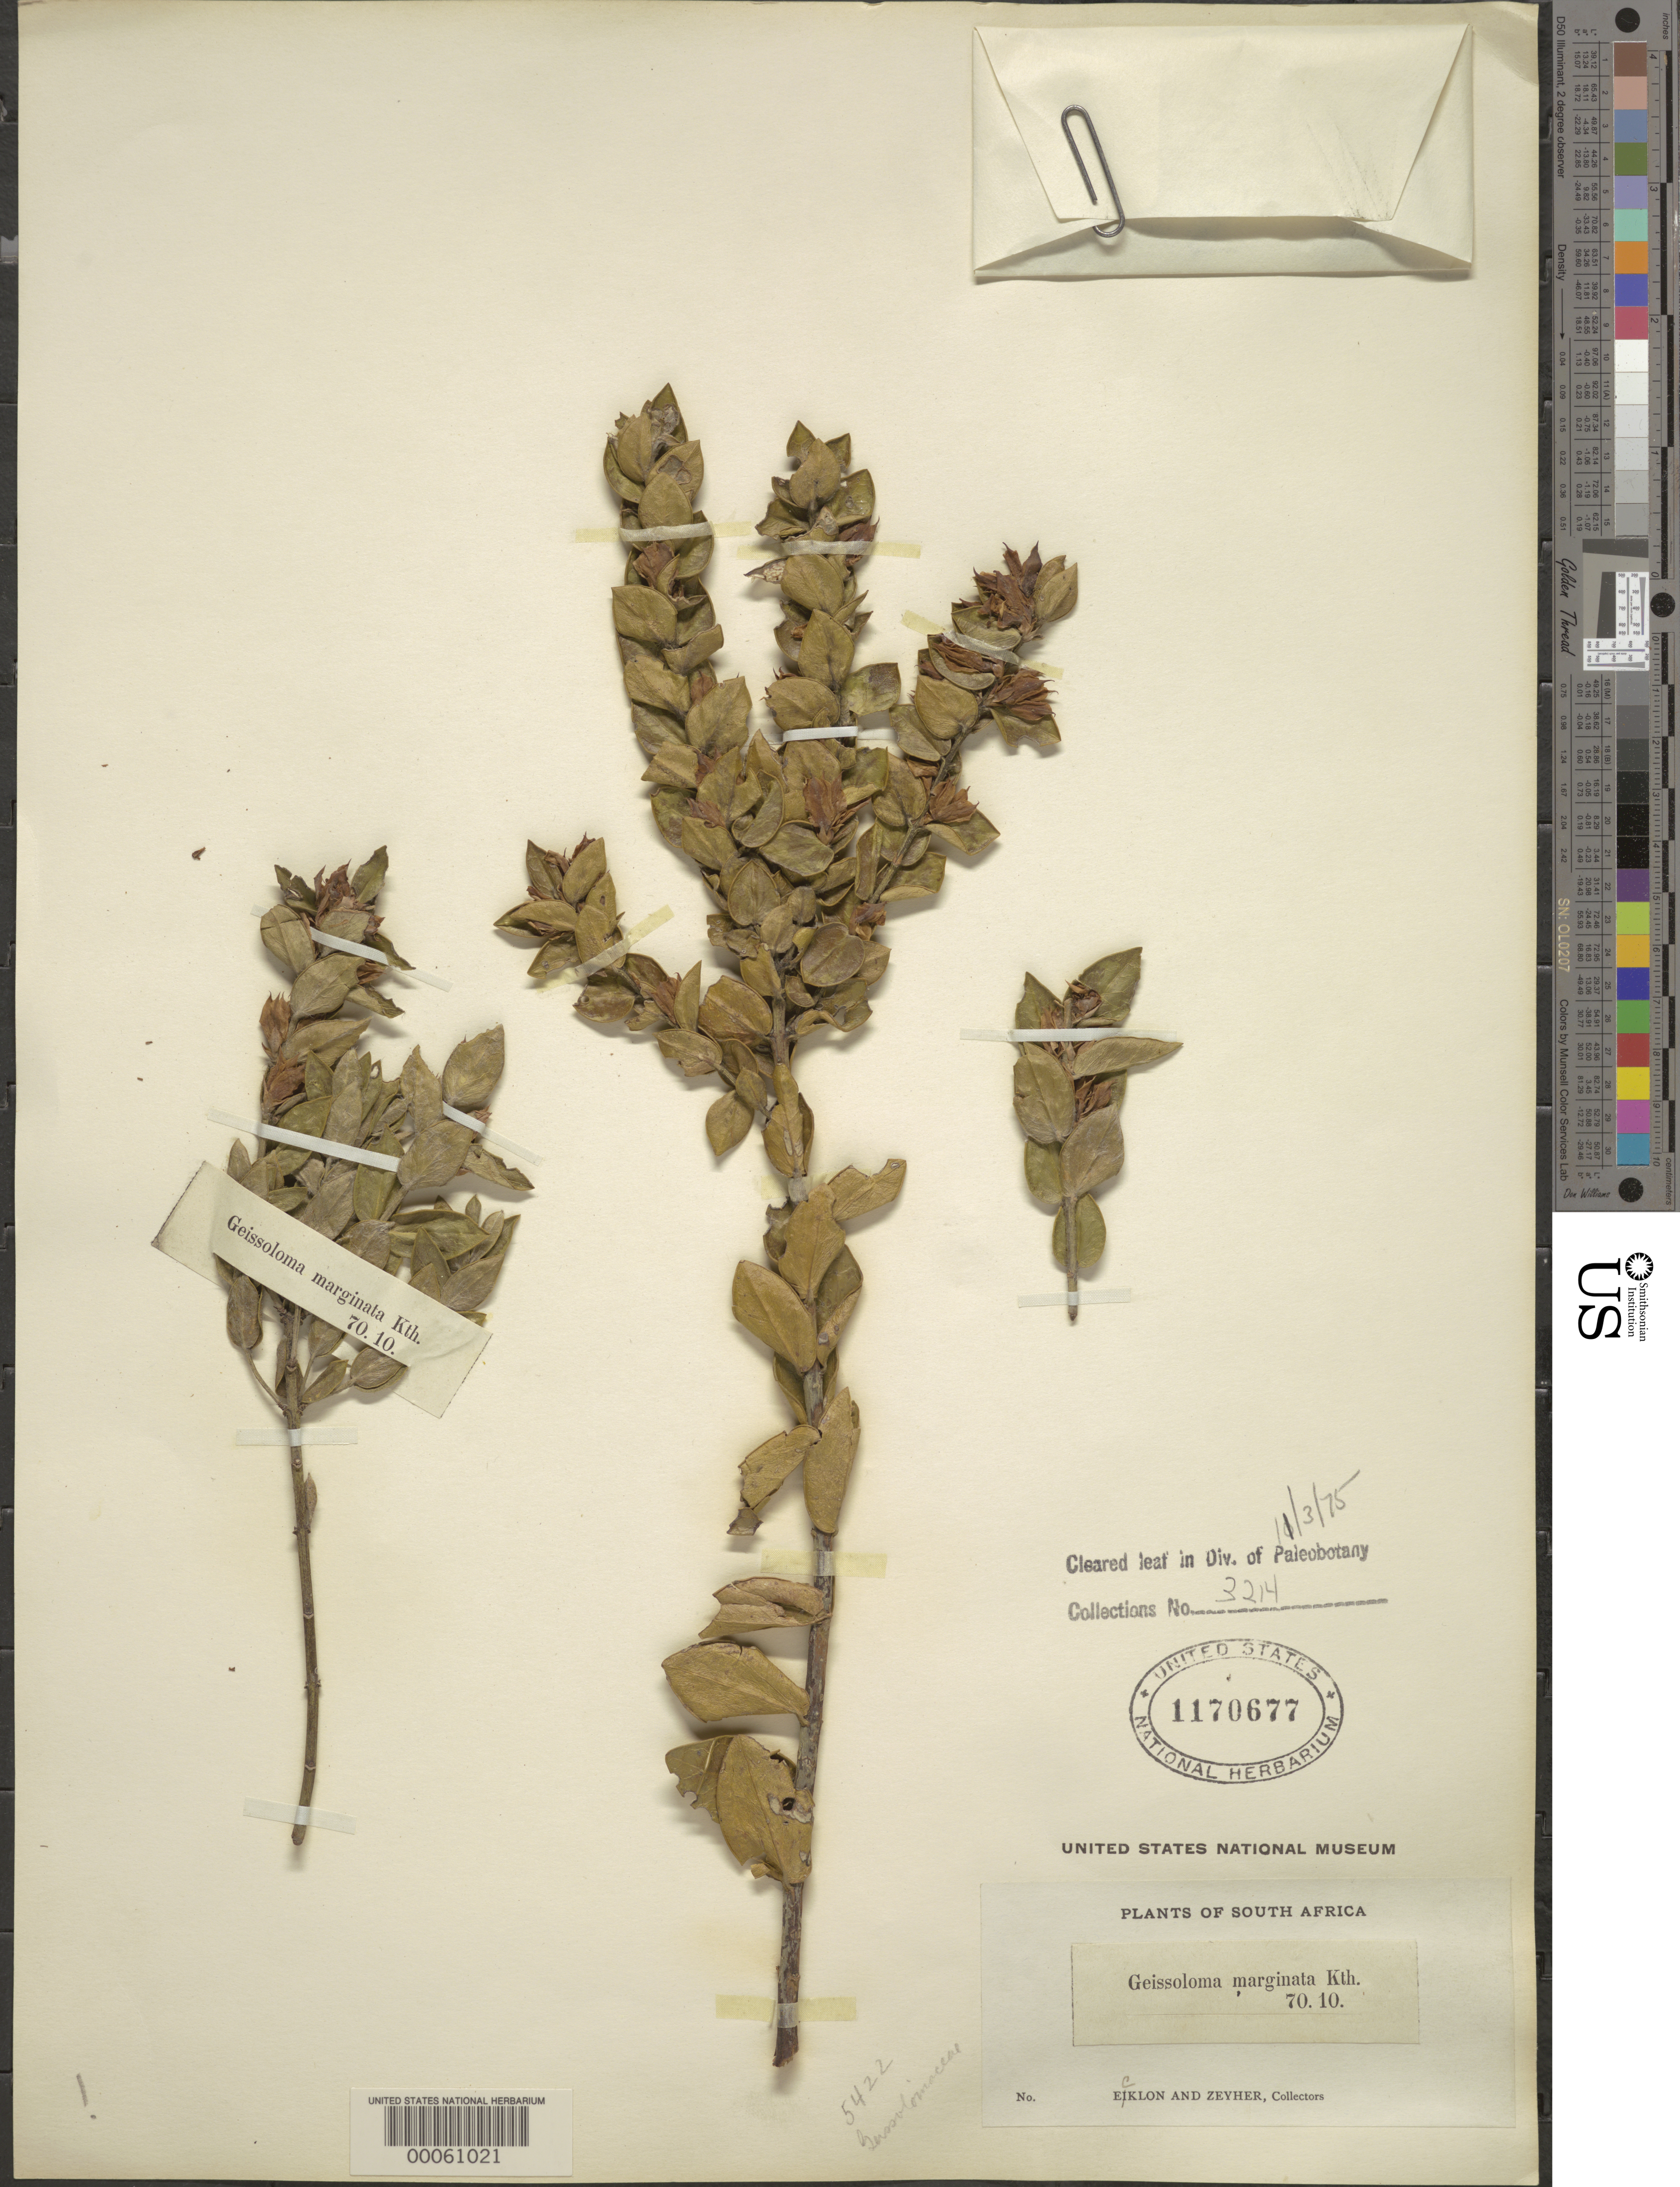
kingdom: Plantae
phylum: Tracheophyta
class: Magnoliopsida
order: Crossosomatales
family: Geissolomataceae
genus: Geissoloma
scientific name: Geissoloma marginatum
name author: A. Juss.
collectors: C. F. Ecklon & C. Zeyher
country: South Africa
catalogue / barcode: US 1170677